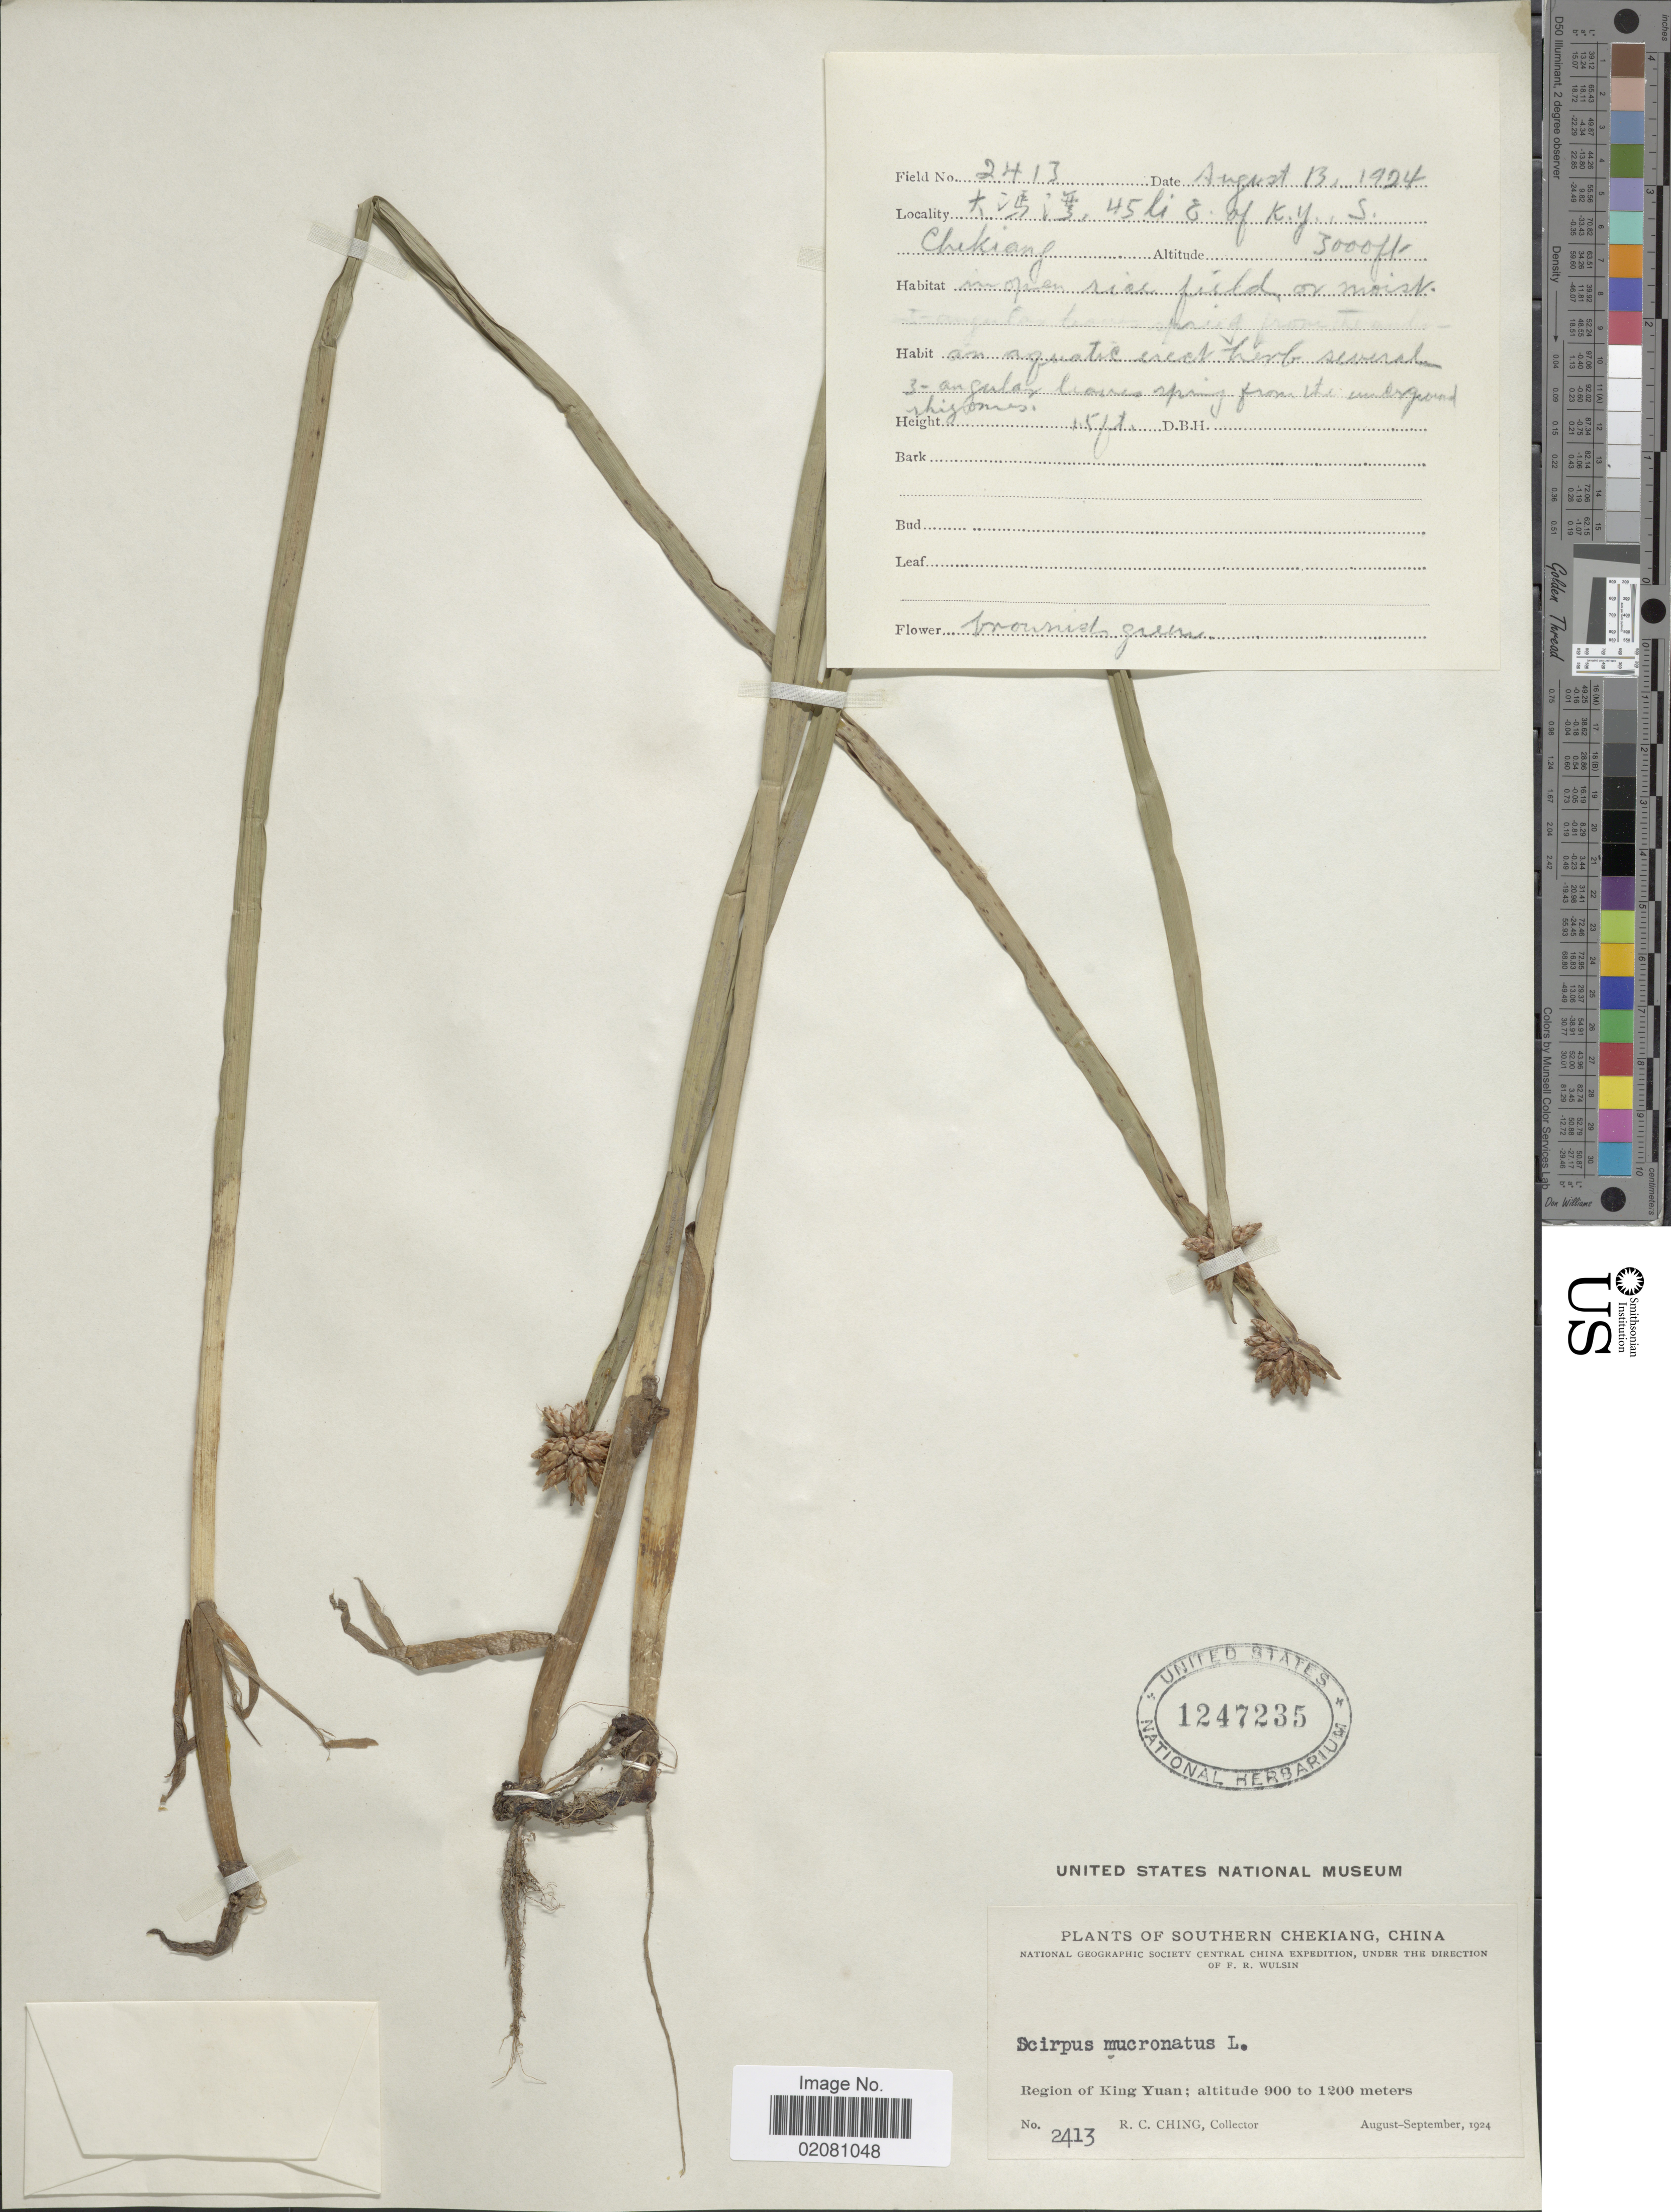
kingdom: Plantae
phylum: Tracheophyta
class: Liliopsida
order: Poales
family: Cyperaceae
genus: Schoenoplectus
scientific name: Schoenoplectus mucronatus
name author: (L.) Palla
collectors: R. C. Ching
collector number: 2413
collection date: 1924-08/1924-09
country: China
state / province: Zhejiang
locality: Southern Chekiang, China. Region of King Yuan.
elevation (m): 900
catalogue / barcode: US 1247235